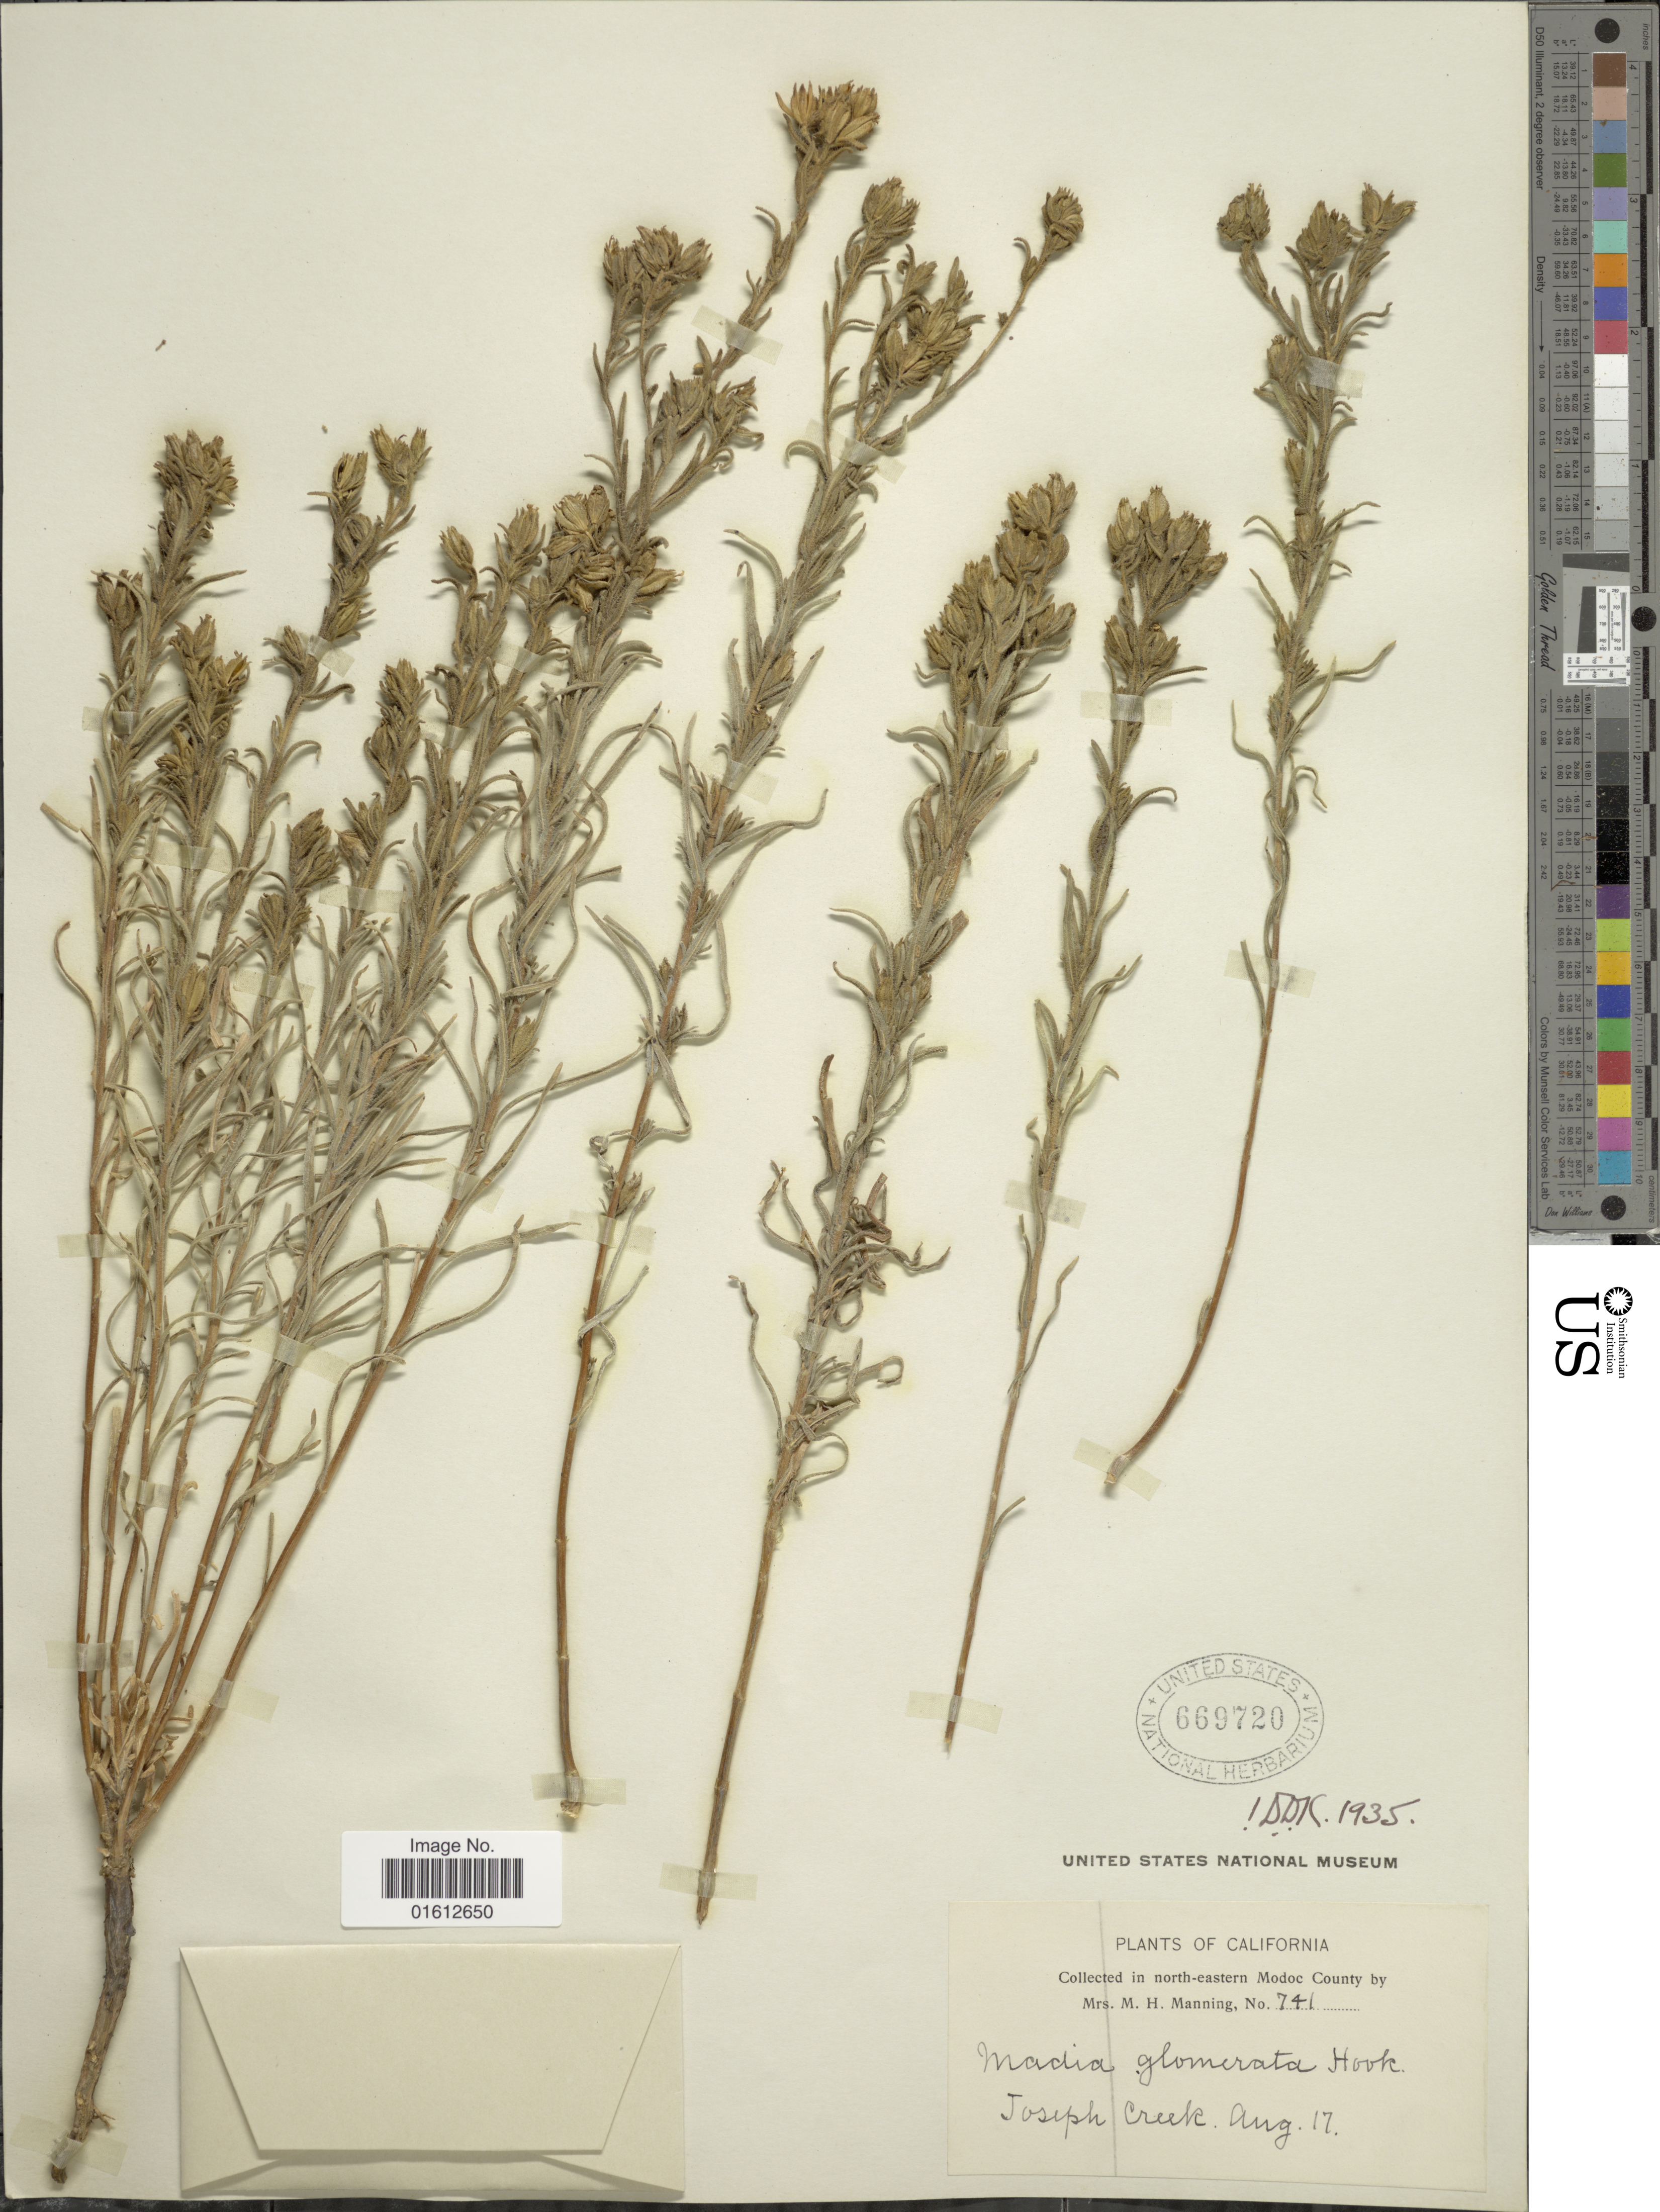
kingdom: Plantae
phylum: Tracheophyta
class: Magnoliopsida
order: Asterales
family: Asteraceae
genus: Madia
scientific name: Madia glomerata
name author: Hook.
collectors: M. Manning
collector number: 741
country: United States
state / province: California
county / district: Modoc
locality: In north-eastern Modoc County. Joseph Creek.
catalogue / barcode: US 669720